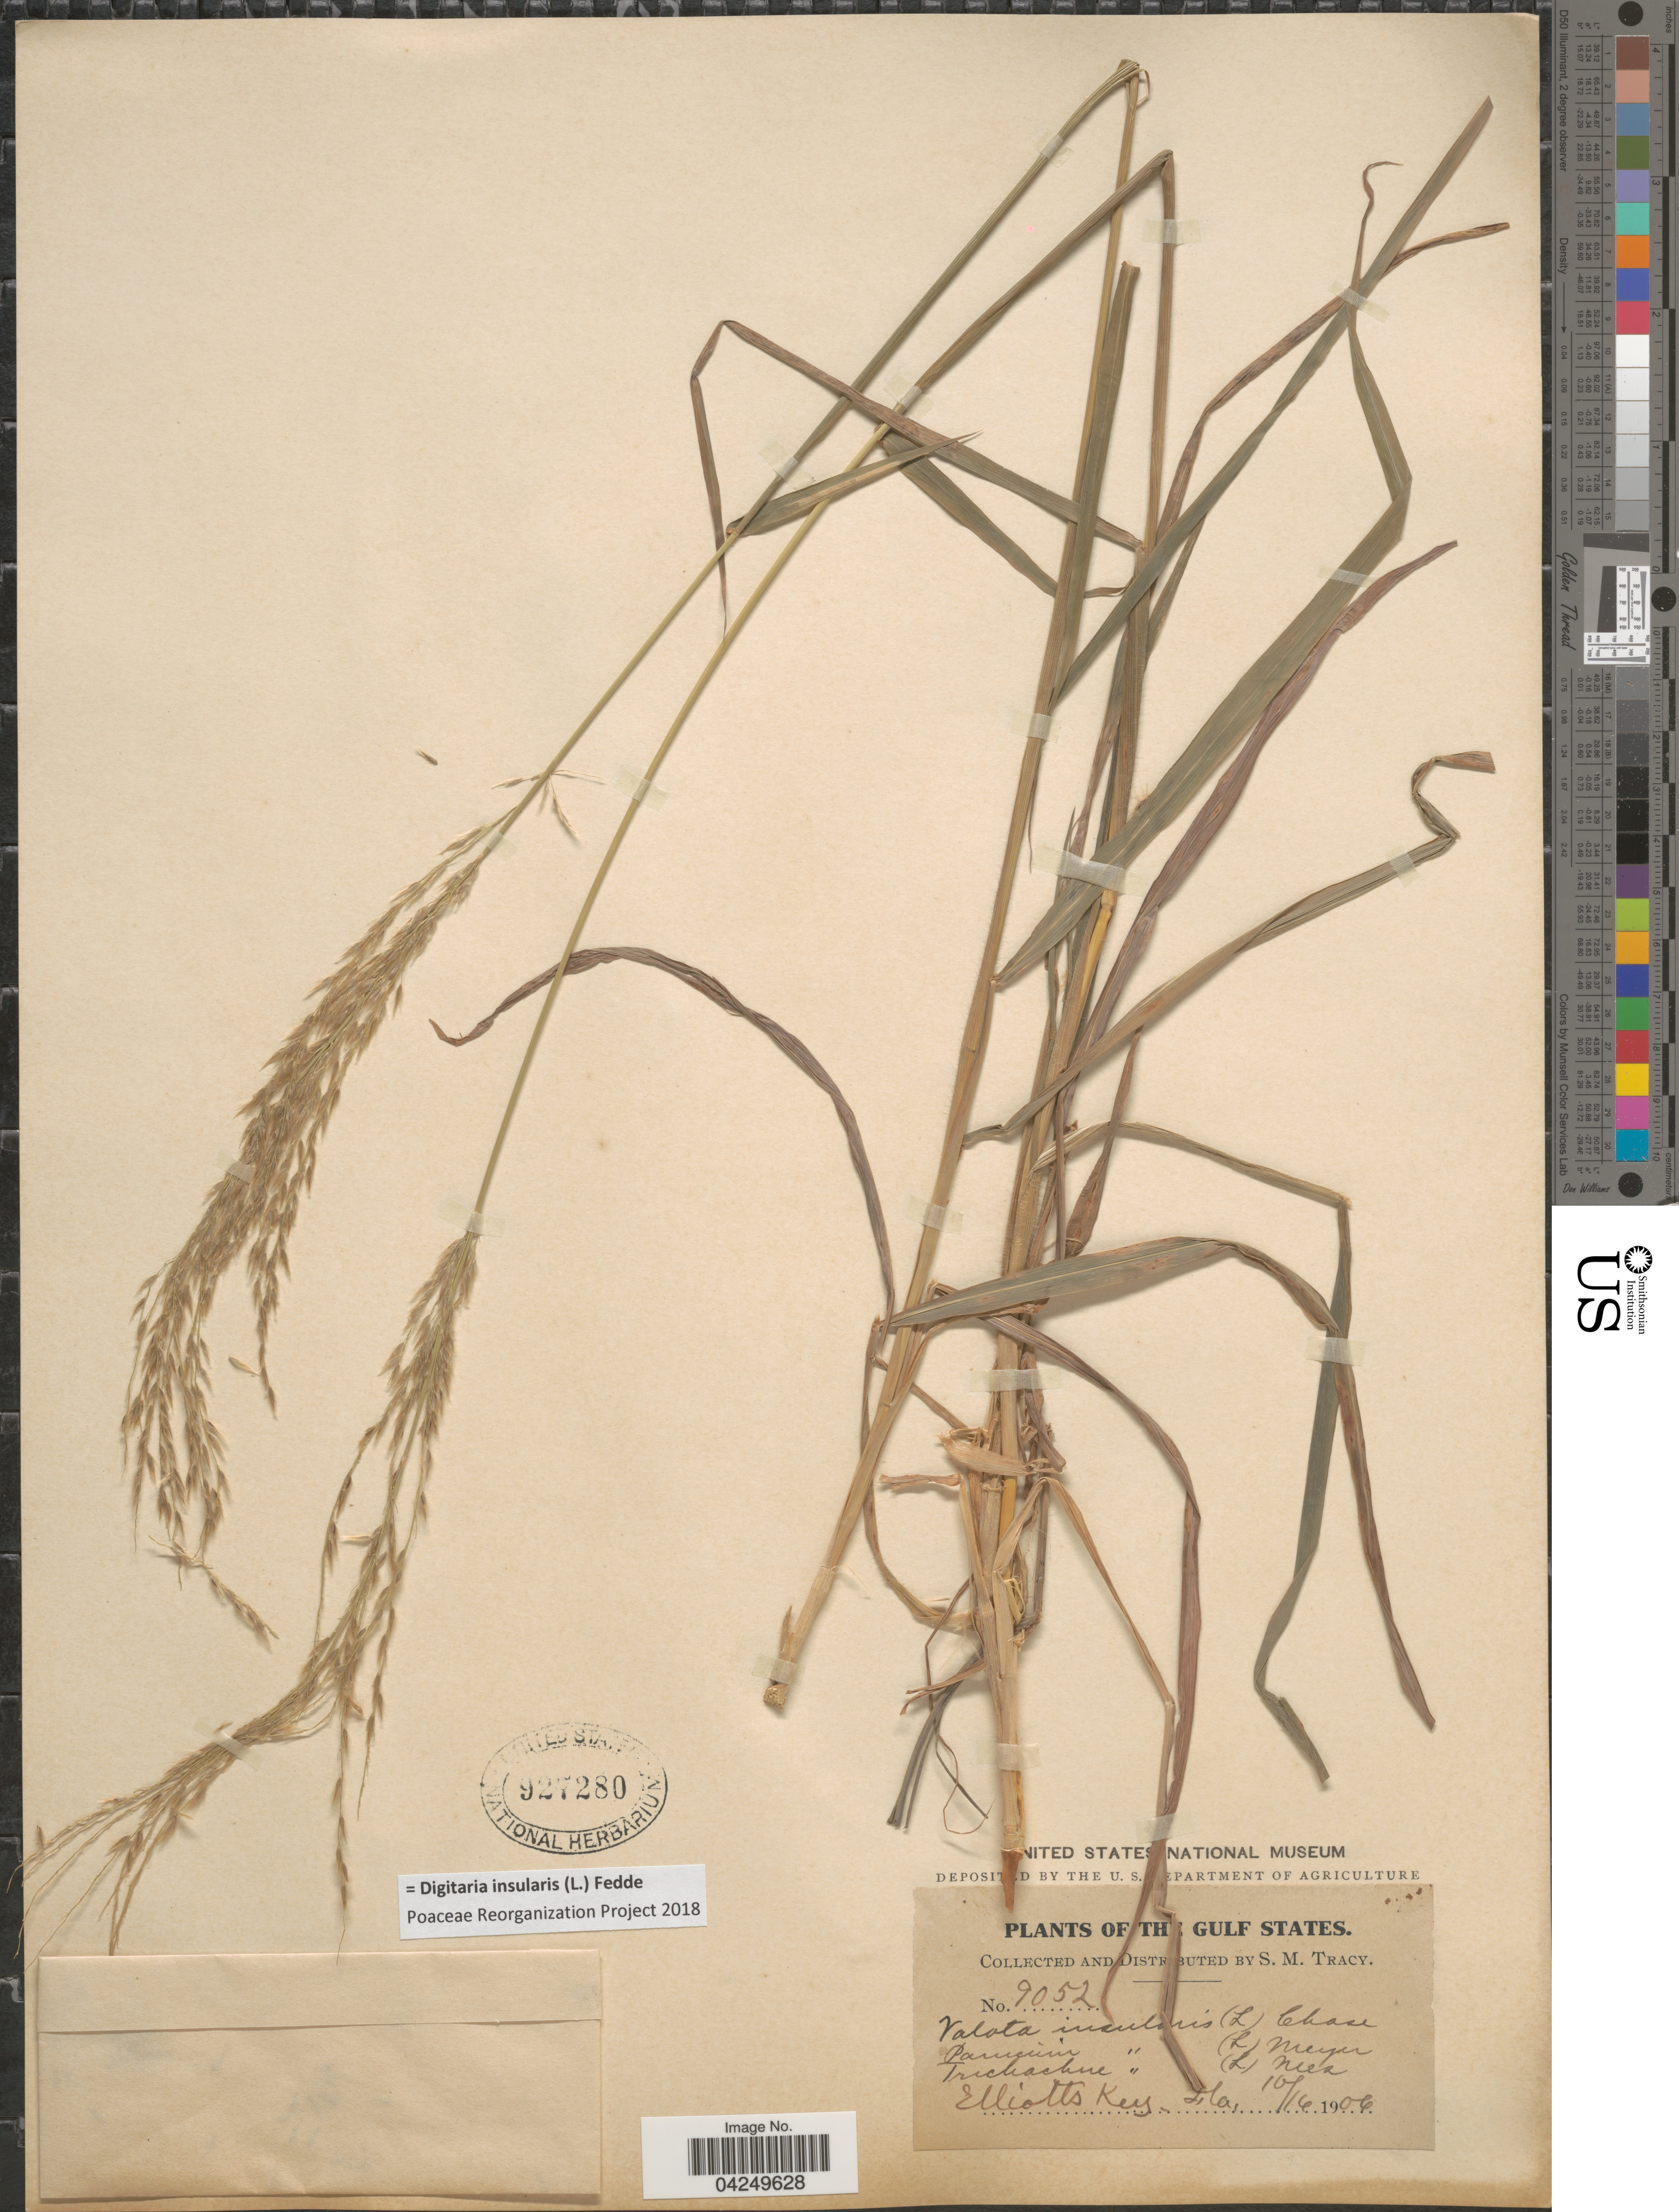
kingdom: Plantae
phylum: Tracheophyta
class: Liliopsida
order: Poales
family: Poaceae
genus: Digitaria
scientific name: Digitaria insularis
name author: (L.) Fedde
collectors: S. M. Tracy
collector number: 9052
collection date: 1906-10-16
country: United States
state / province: Florida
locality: The Gulf States. Elliotts Key.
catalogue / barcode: US 927280